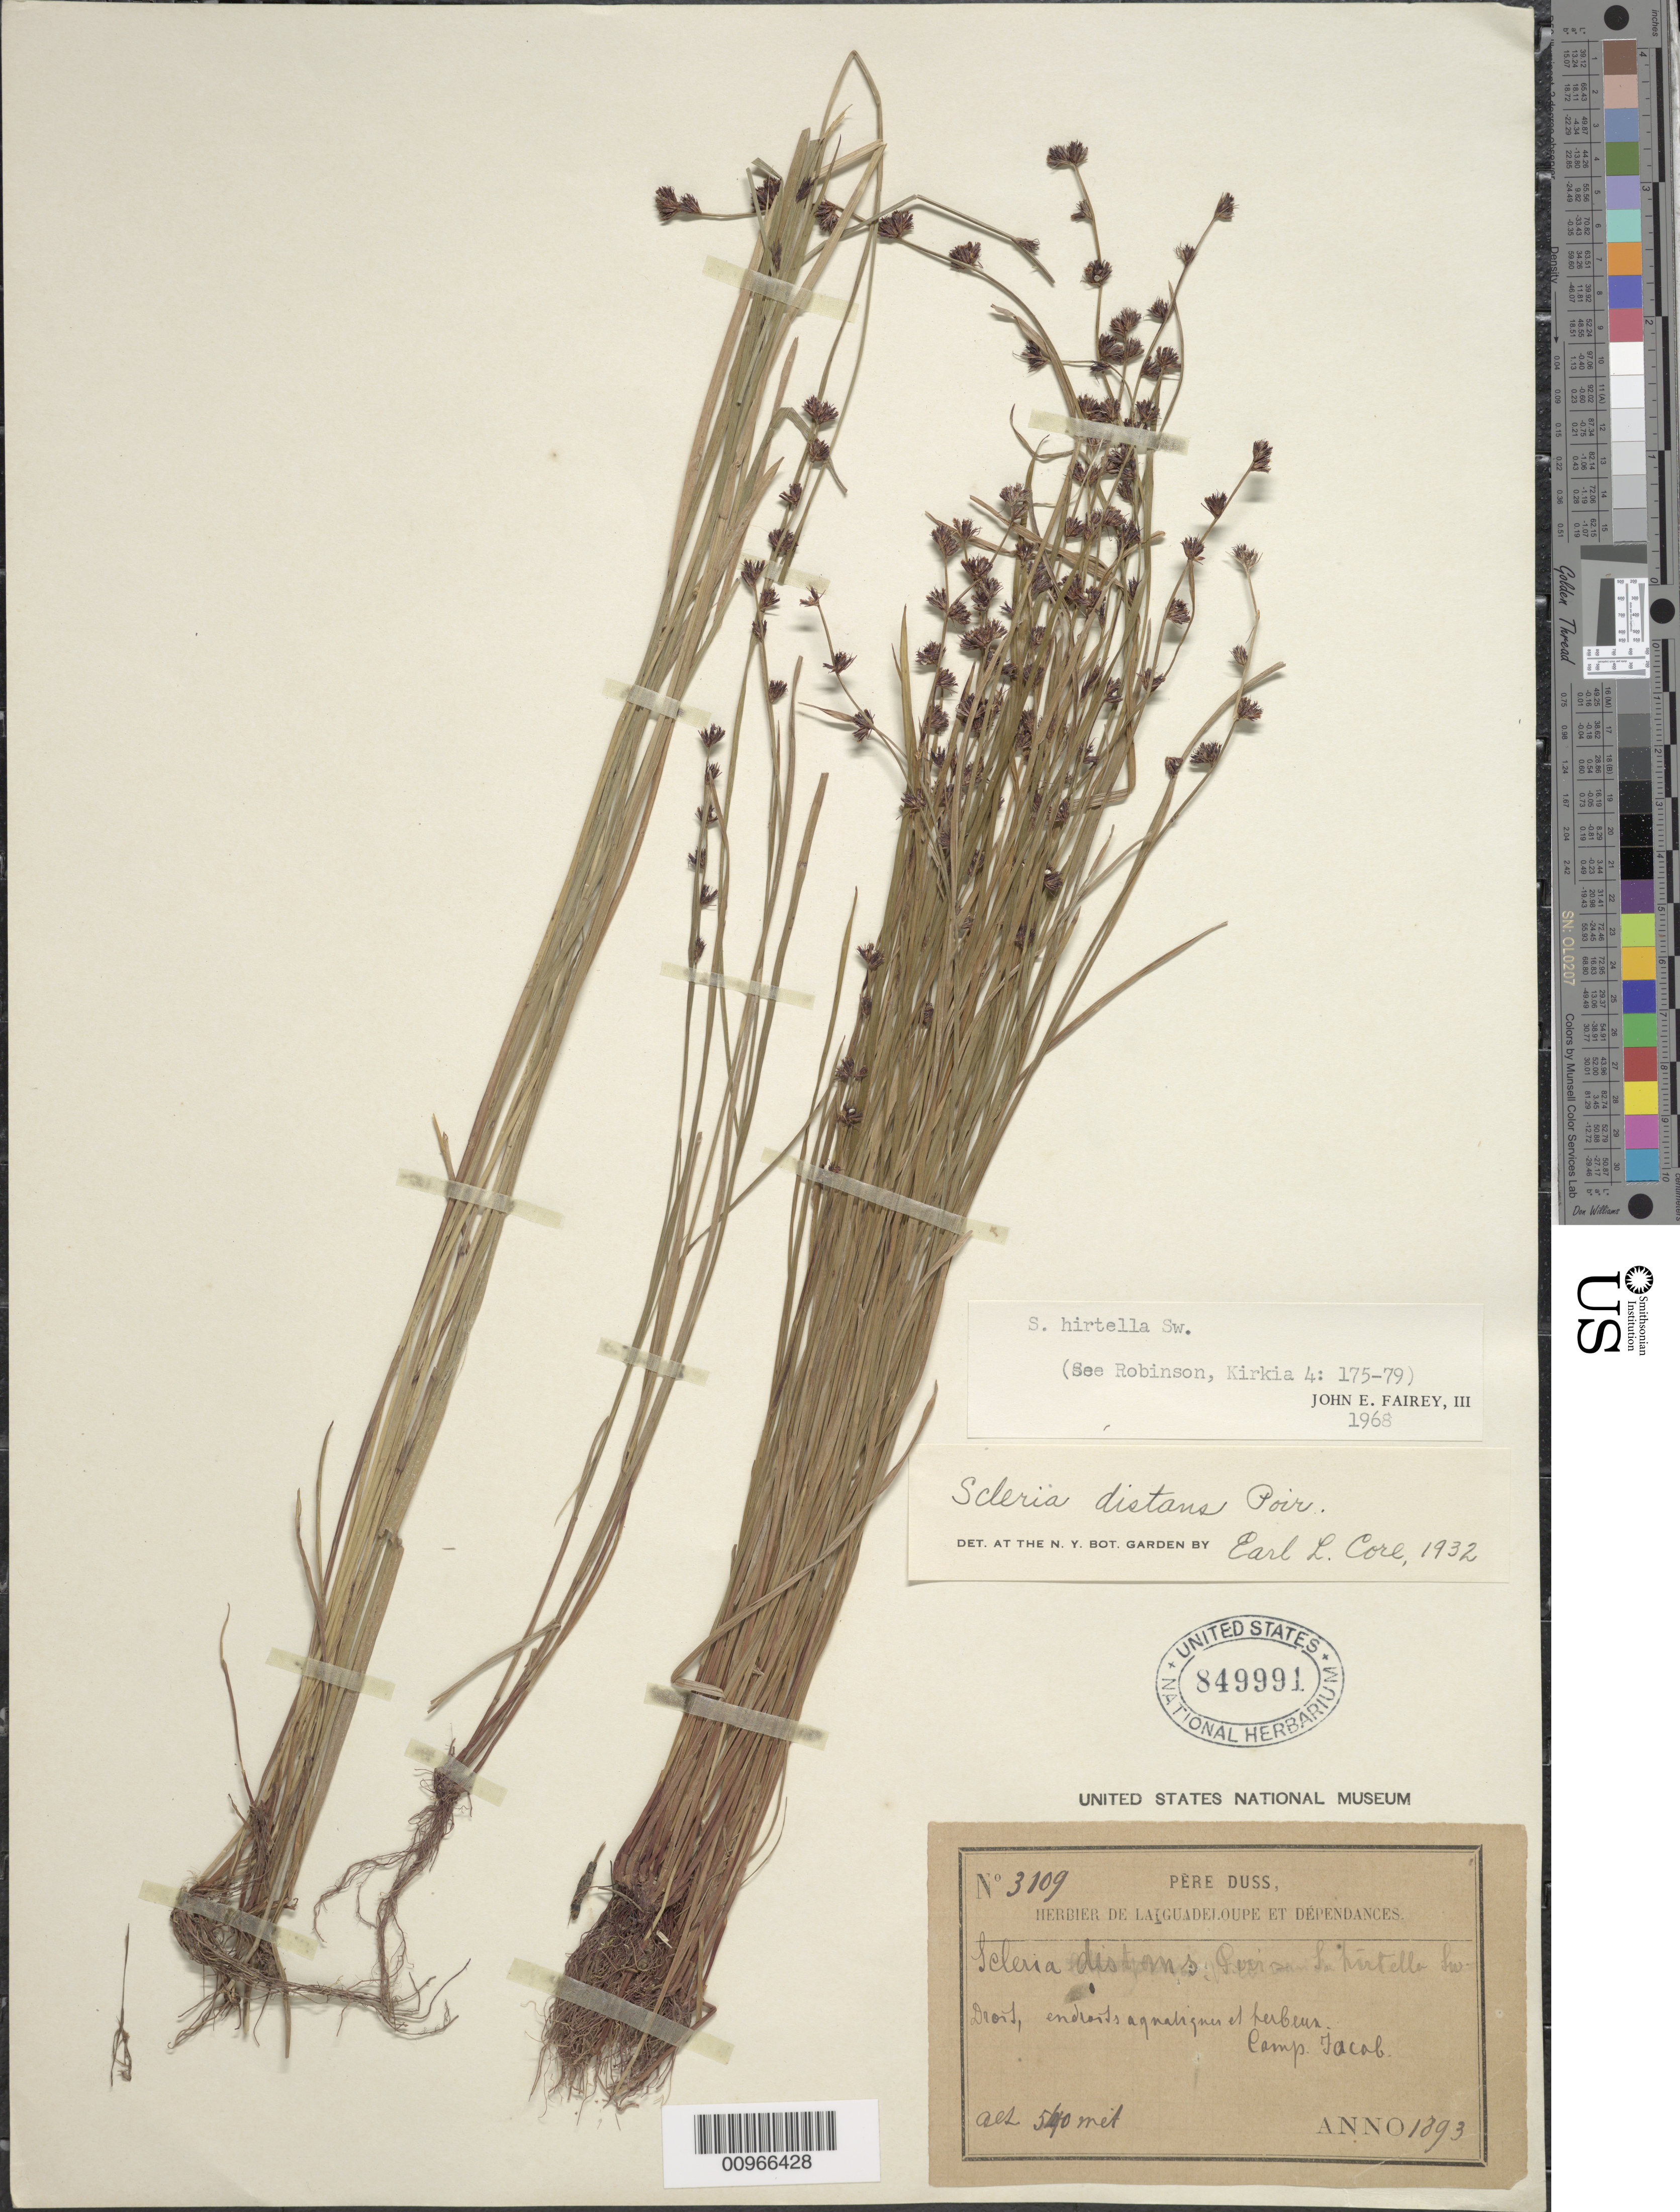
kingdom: Plantae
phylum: Tracheophyta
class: Liliopsida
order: Poales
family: Cyperaceae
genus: Scleria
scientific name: Scleria hirtella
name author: Sw.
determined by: Fairey, J. E., III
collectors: Père Duss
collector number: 3109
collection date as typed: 1893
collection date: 1893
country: Guadeloupe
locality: Camp Jacob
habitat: Endroits aquatiques et herbeux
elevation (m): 500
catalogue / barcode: US 849991